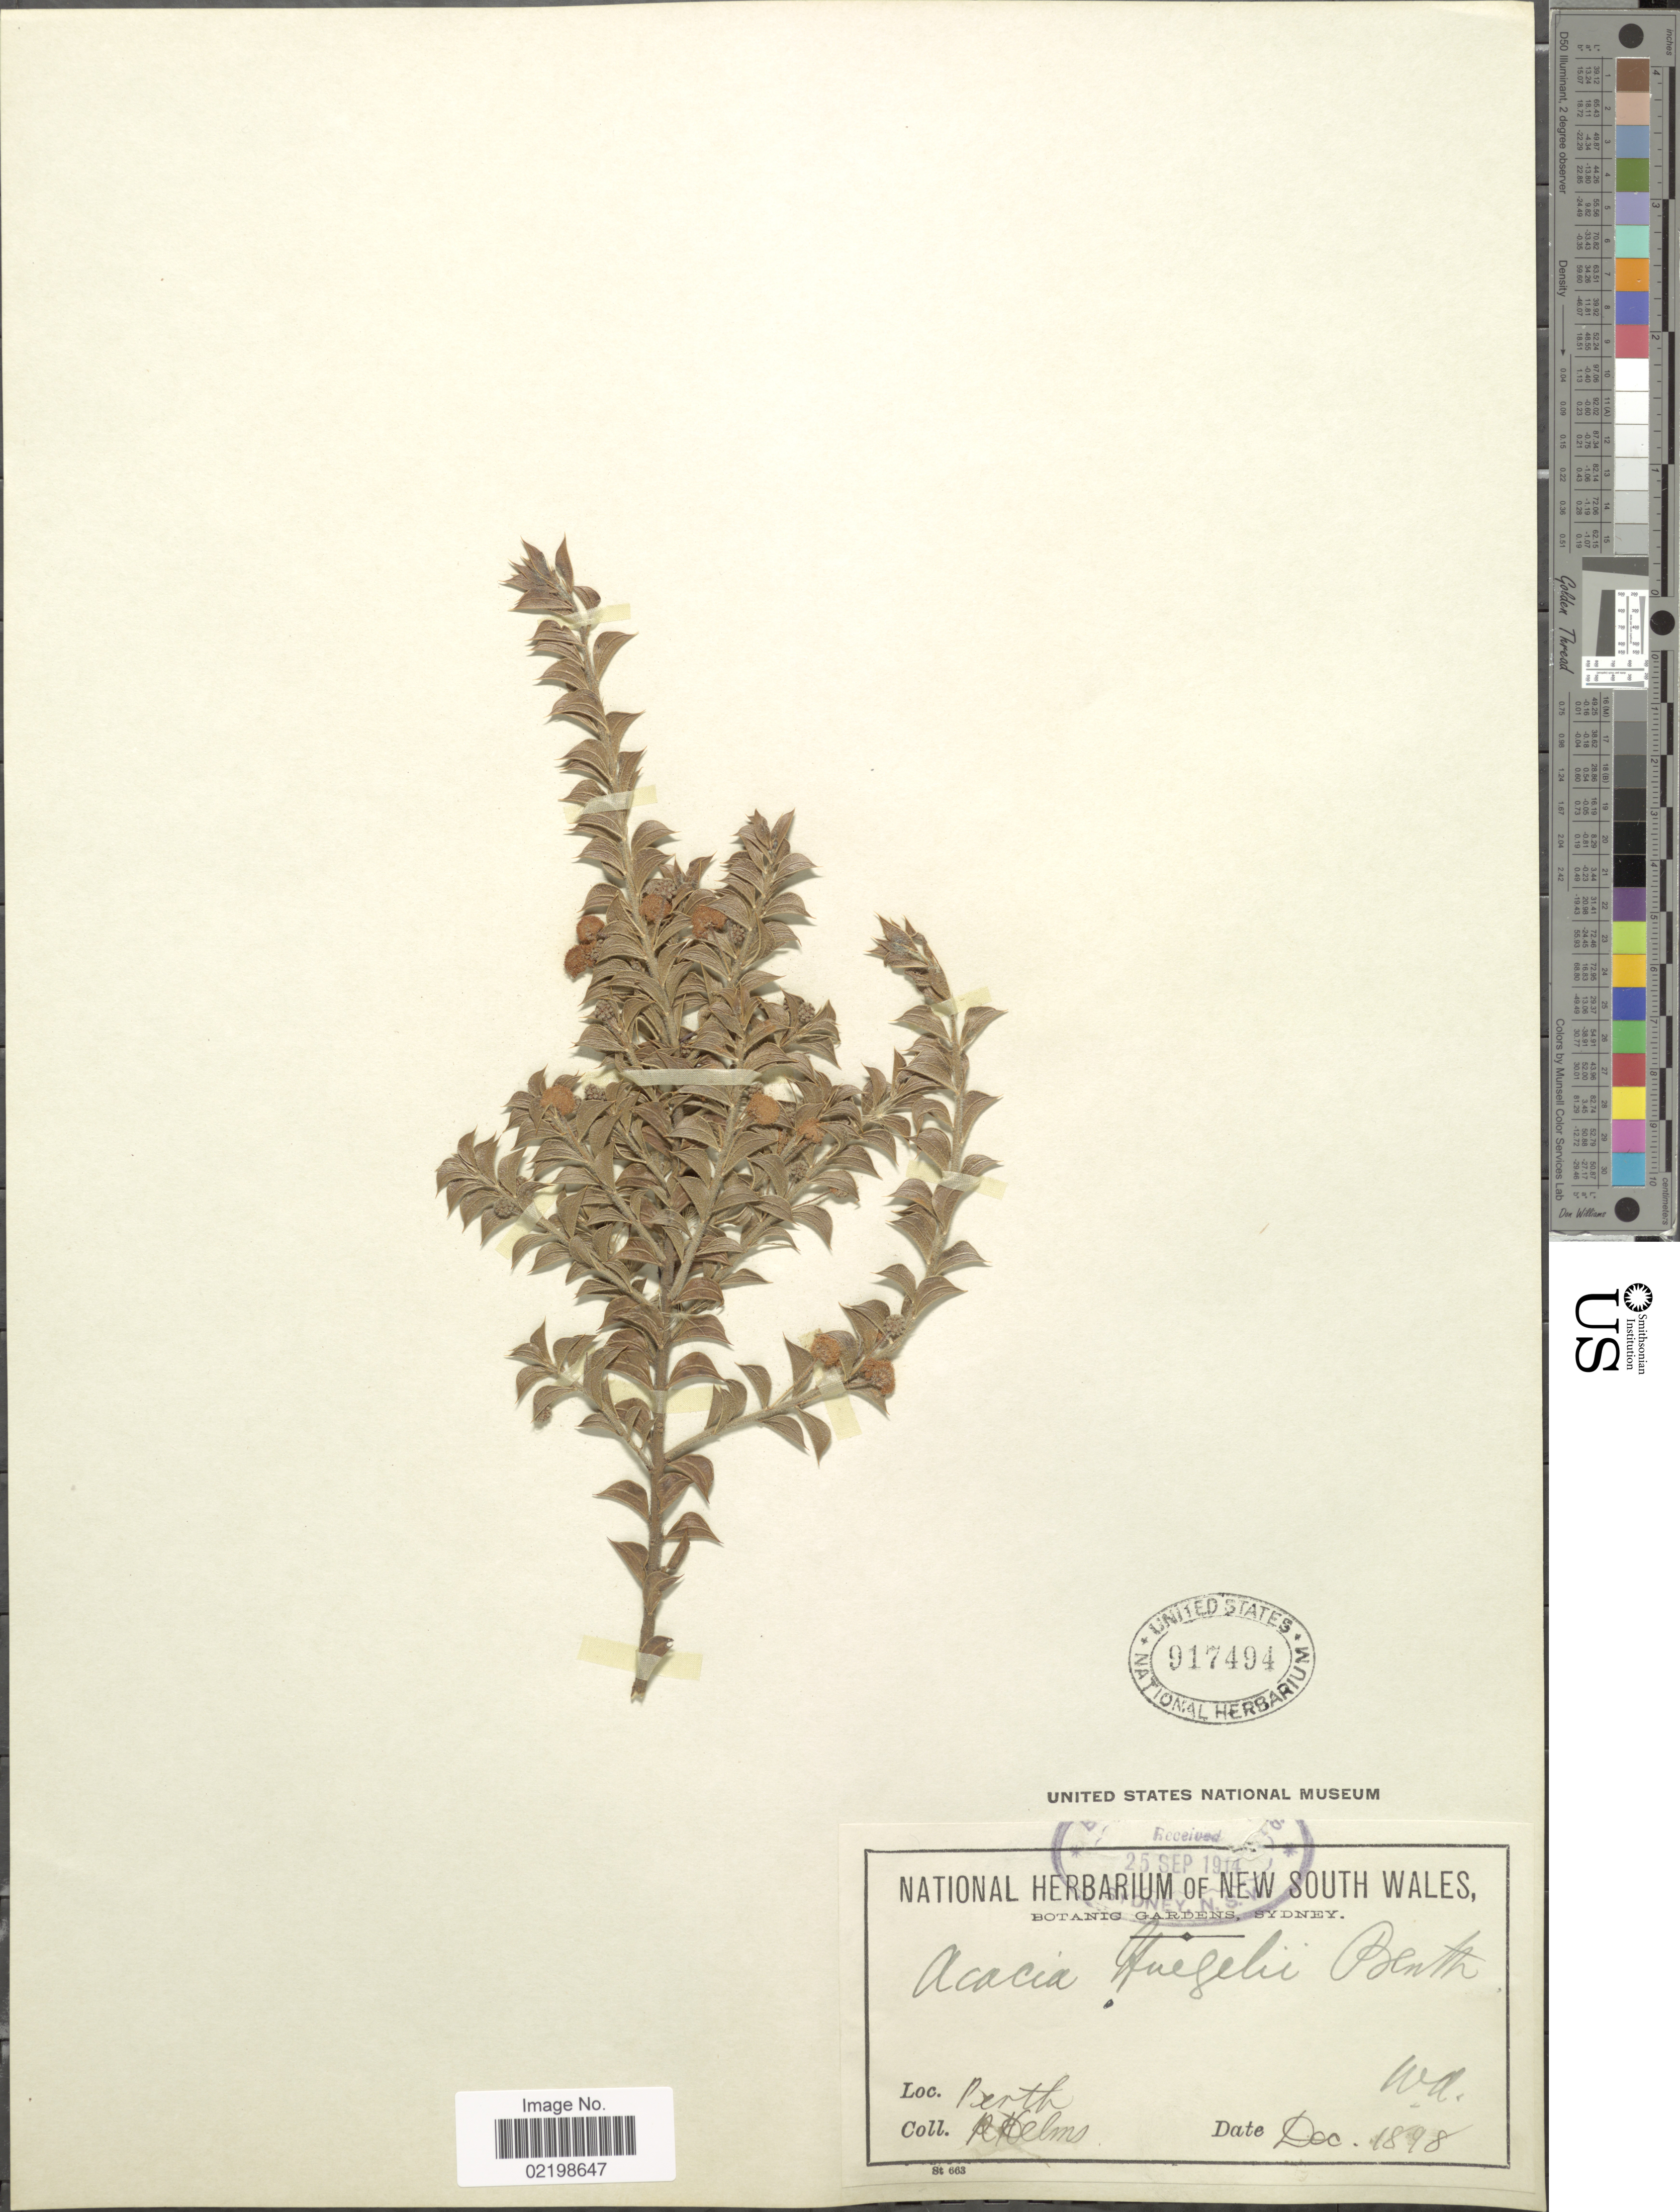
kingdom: Plantae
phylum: Tracheophyta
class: Magnoliopsida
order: Fabales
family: Fabaceae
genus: Acacia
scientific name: Acacia huegelii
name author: Benth.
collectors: R. Helms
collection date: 1898-12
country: Australia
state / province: Western Australia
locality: Berth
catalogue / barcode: US 917494